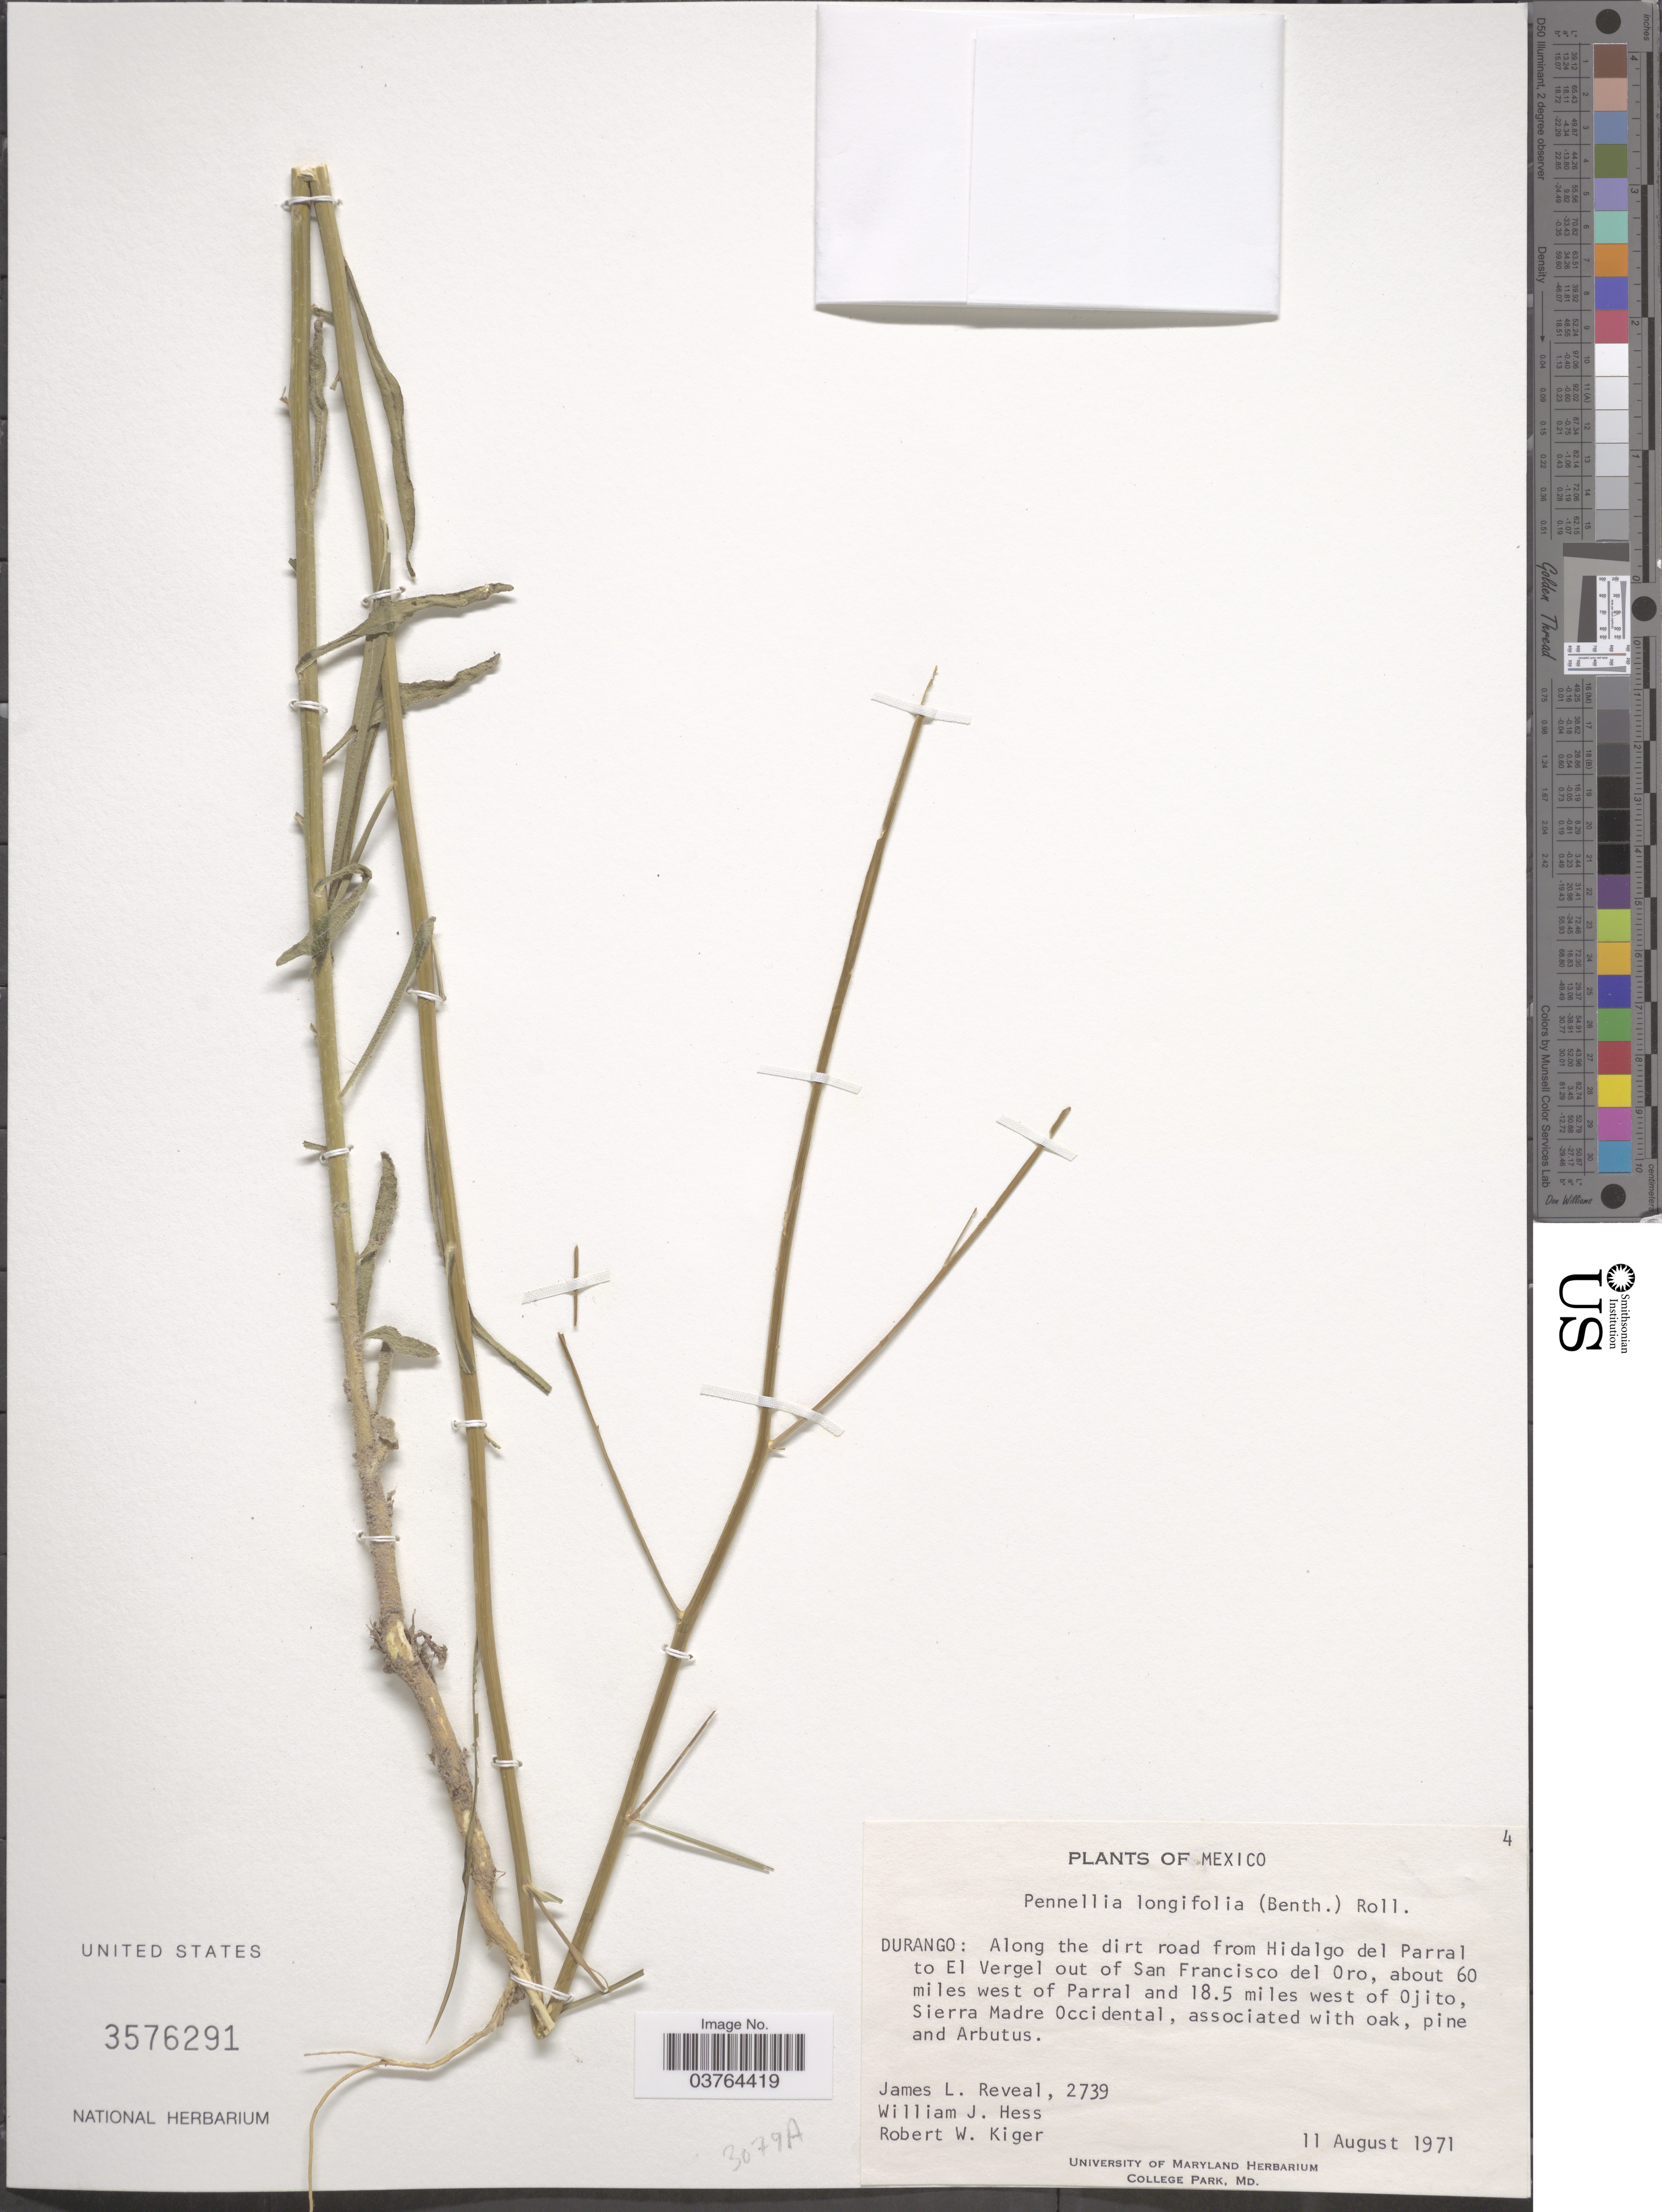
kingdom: Plantae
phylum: Tracheophyta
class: Magnoliopsida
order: Brassicales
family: Brassicaceae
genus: Pennellia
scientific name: Pennellia longifolia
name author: (Benth.) Rollins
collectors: J. L. Reveal, W. Hess & R. Kiger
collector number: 2739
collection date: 1971-08-11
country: Mexico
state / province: Durango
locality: Along the dirt road from Hidalgo del Parral to El Vergel out of San Francisco del Oro, about 60 miles west of Parral and 18.5 miles west of Ojito, Sierra Madre Occidental.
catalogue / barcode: US 3576291